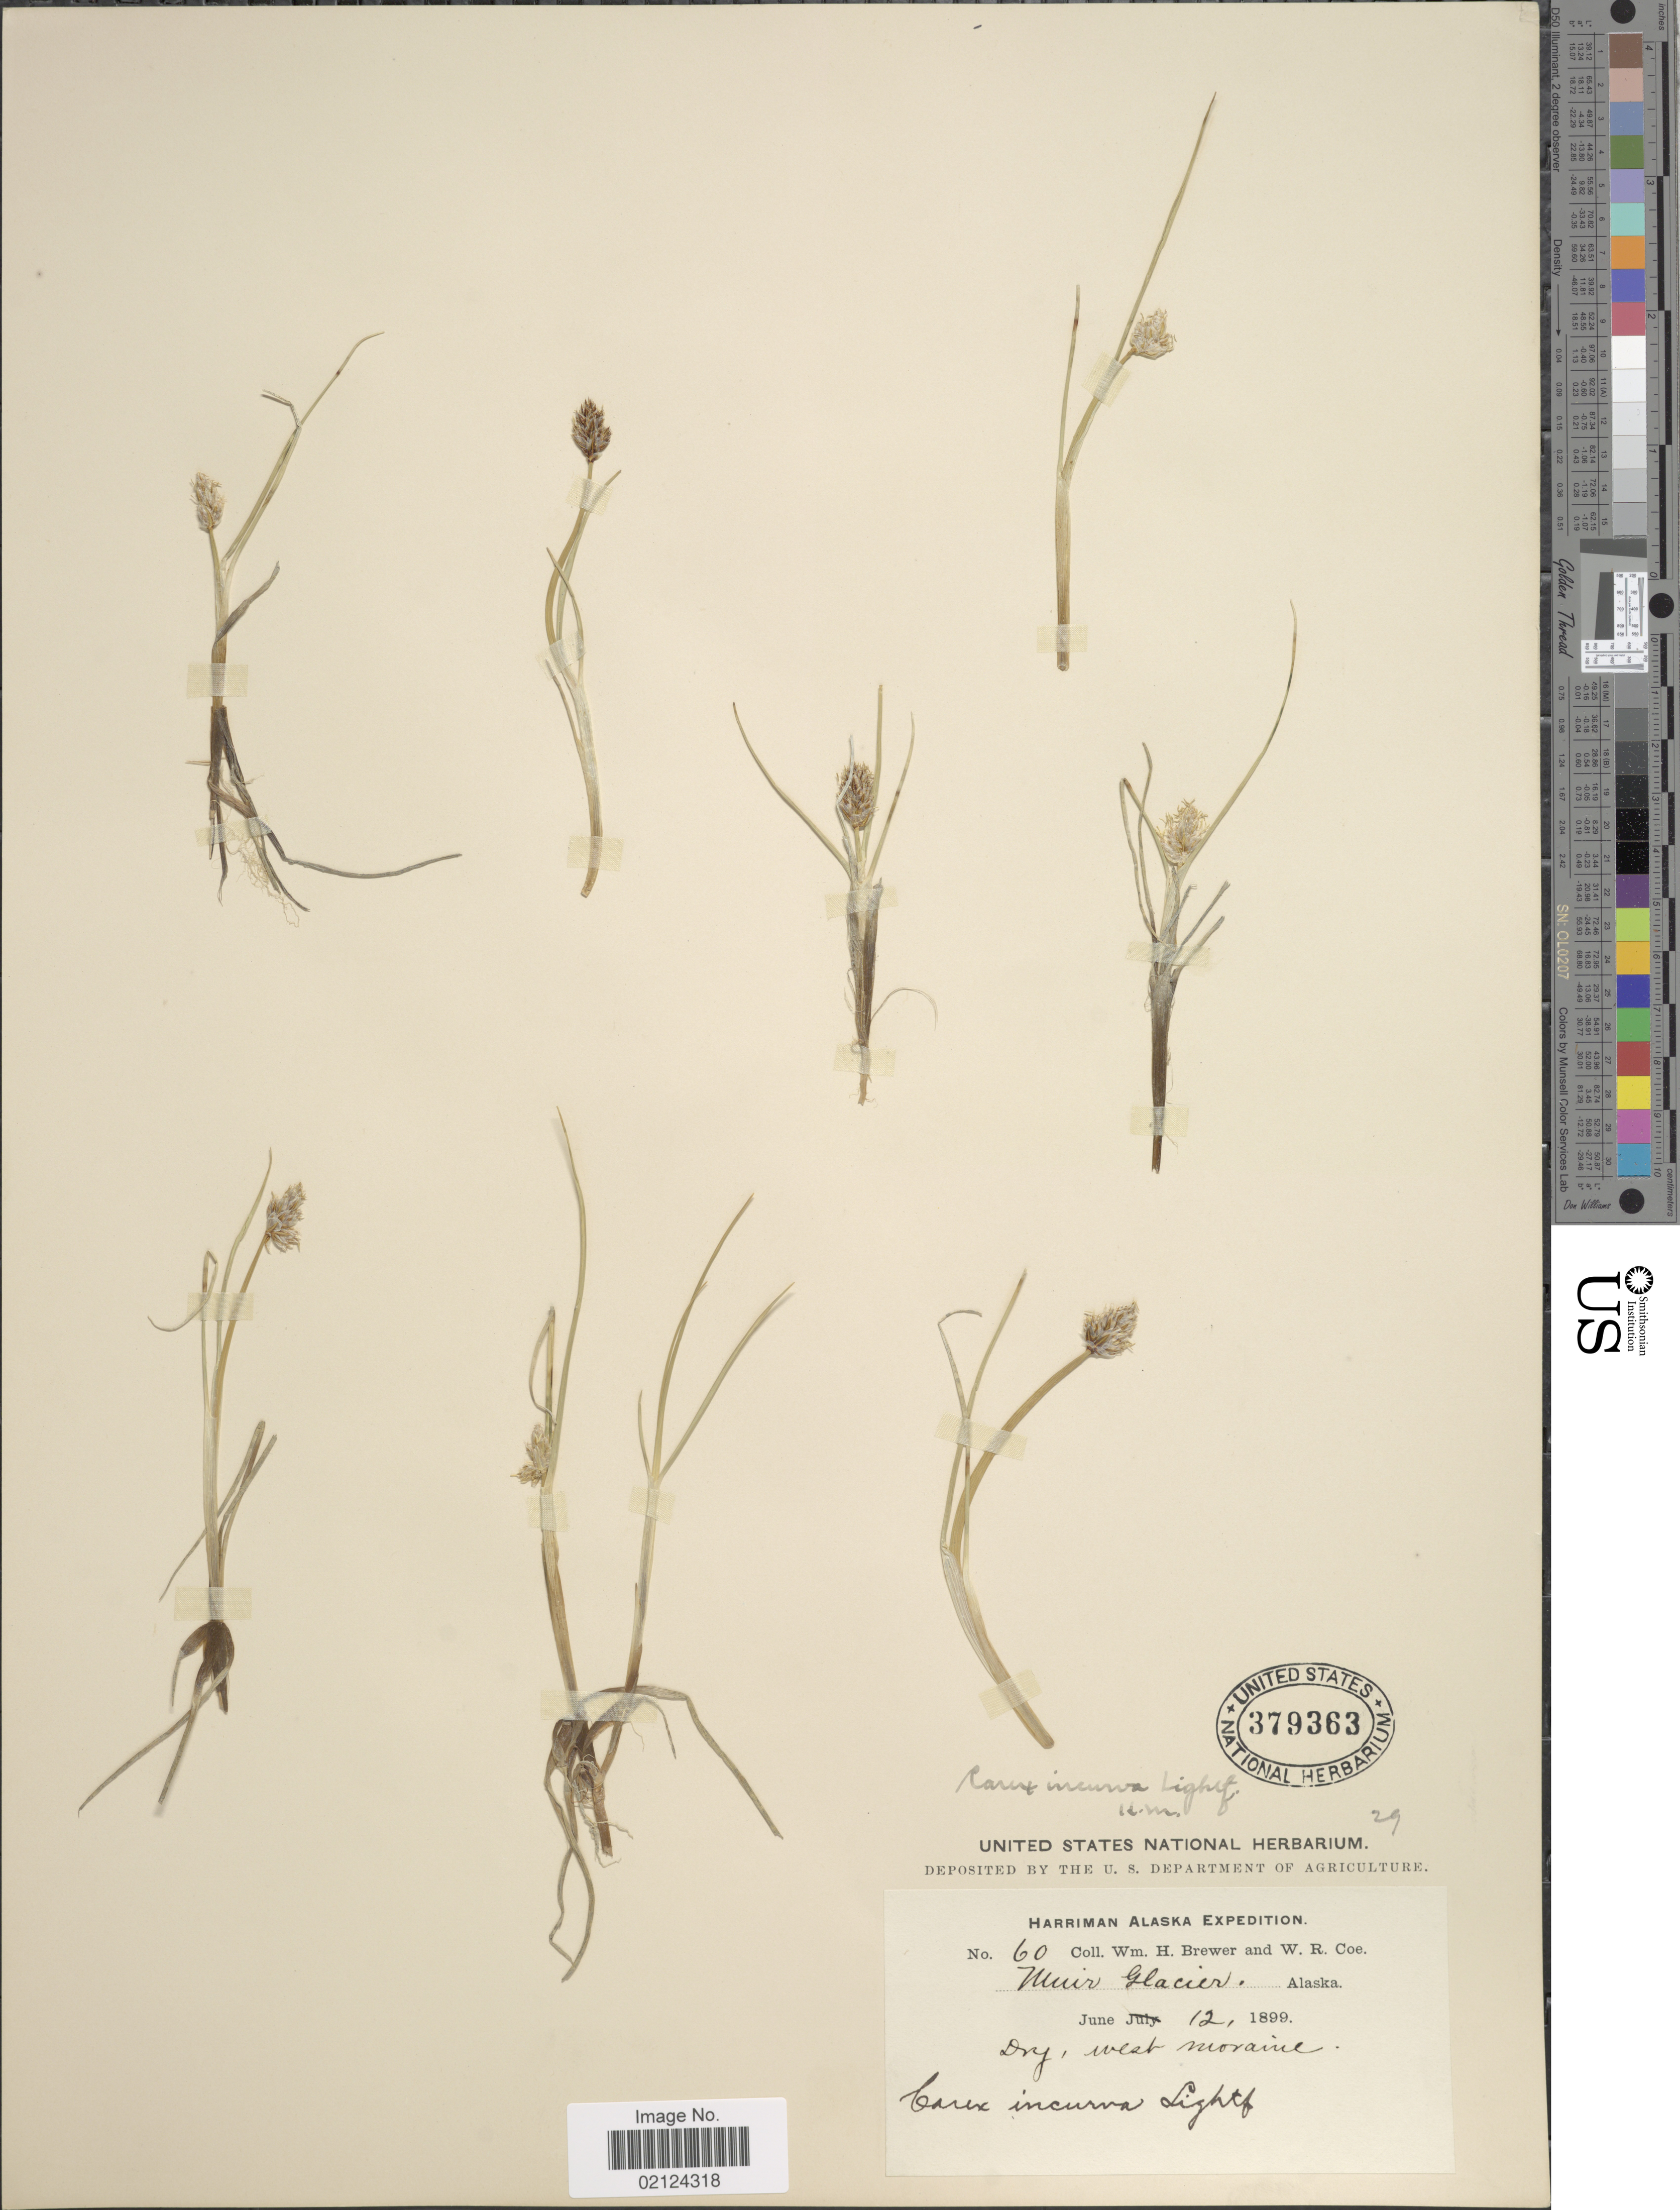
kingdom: Plantae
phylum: Tracheophyta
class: Liliopsida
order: Poales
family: Cyperaceae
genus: Carex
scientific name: Carex maritima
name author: Gunnerus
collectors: W. H. Brewer & W. Coe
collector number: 60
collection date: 1899-06-12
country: United States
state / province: Alaska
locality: Muir Glacier Alaska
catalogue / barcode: US 379363